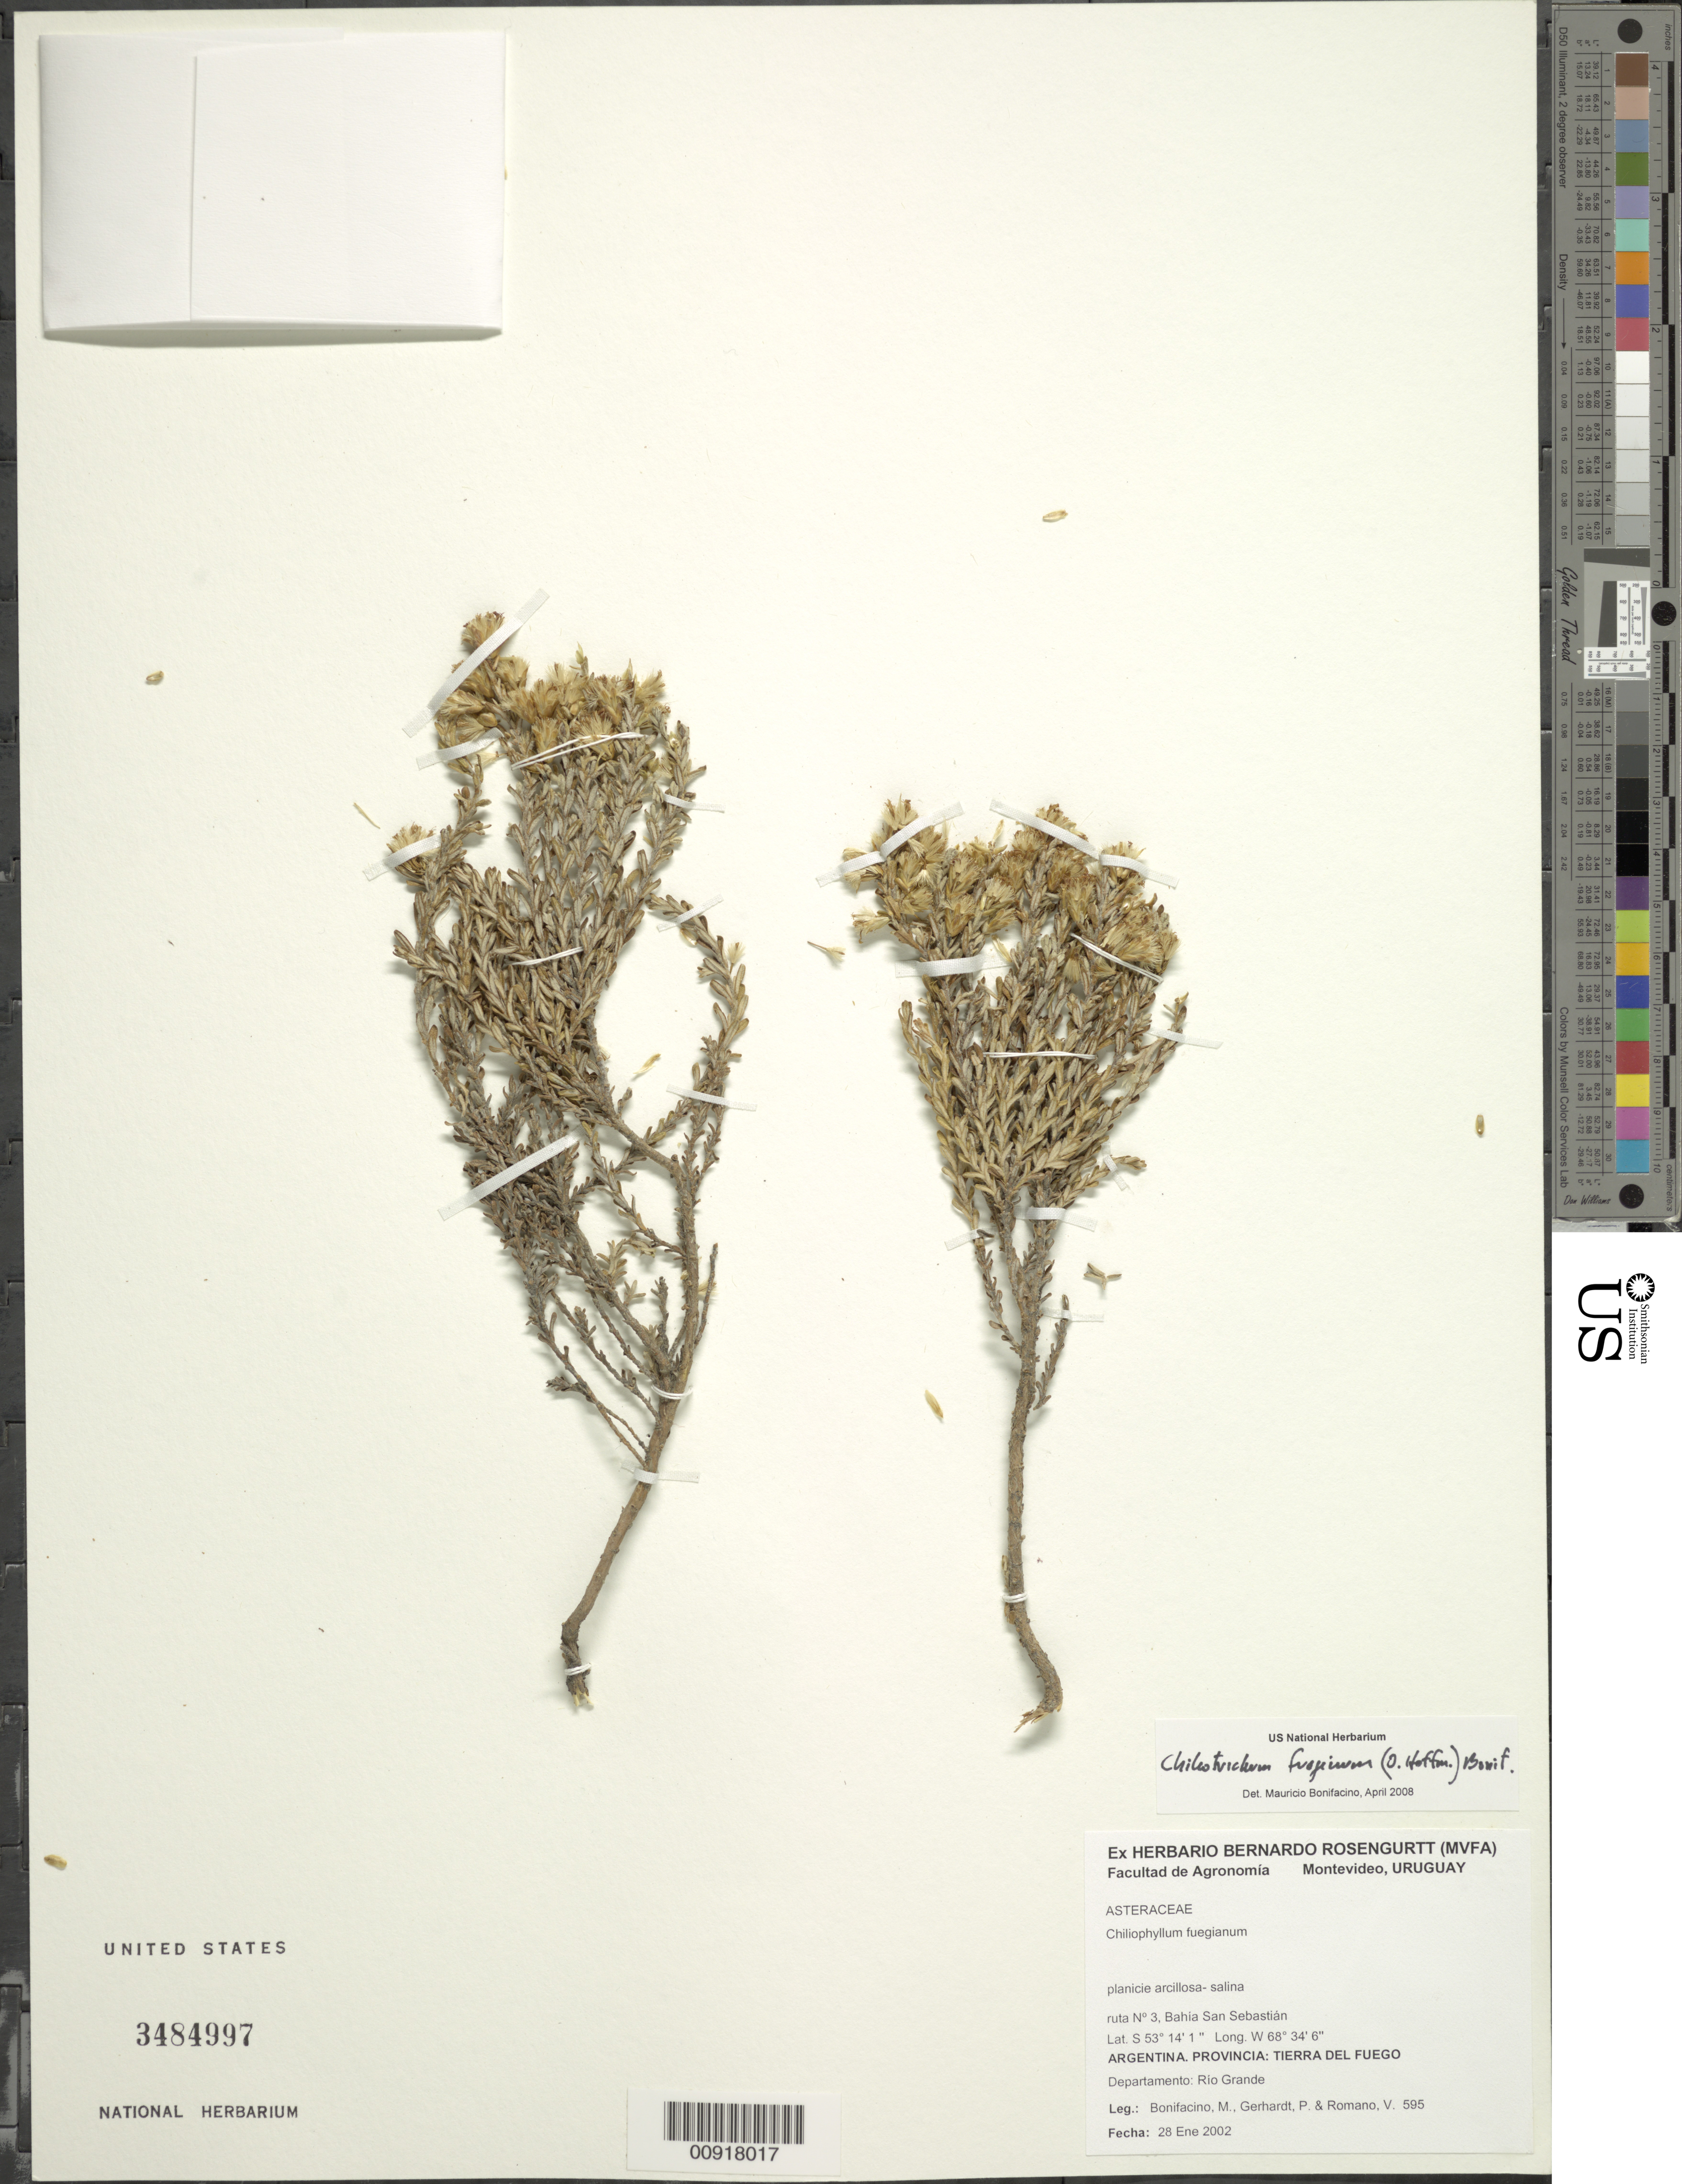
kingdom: Plantae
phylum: Tracheophyta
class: Magnoliopsida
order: Asterales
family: Asteraceae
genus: Chiliotrichum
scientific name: Chiliotrichum fuegianum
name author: (O. Hoffm.) Bonif.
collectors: M. Bonifacino, P. Gerhardt & V. Romano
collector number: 0595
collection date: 2002-01-28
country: Argentina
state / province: Tierra del Fuego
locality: Dpto. Río Grande, Ruta No. 3, Bahia San Sebastián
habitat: Planicie arcillosa-salina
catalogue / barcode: US 3484997